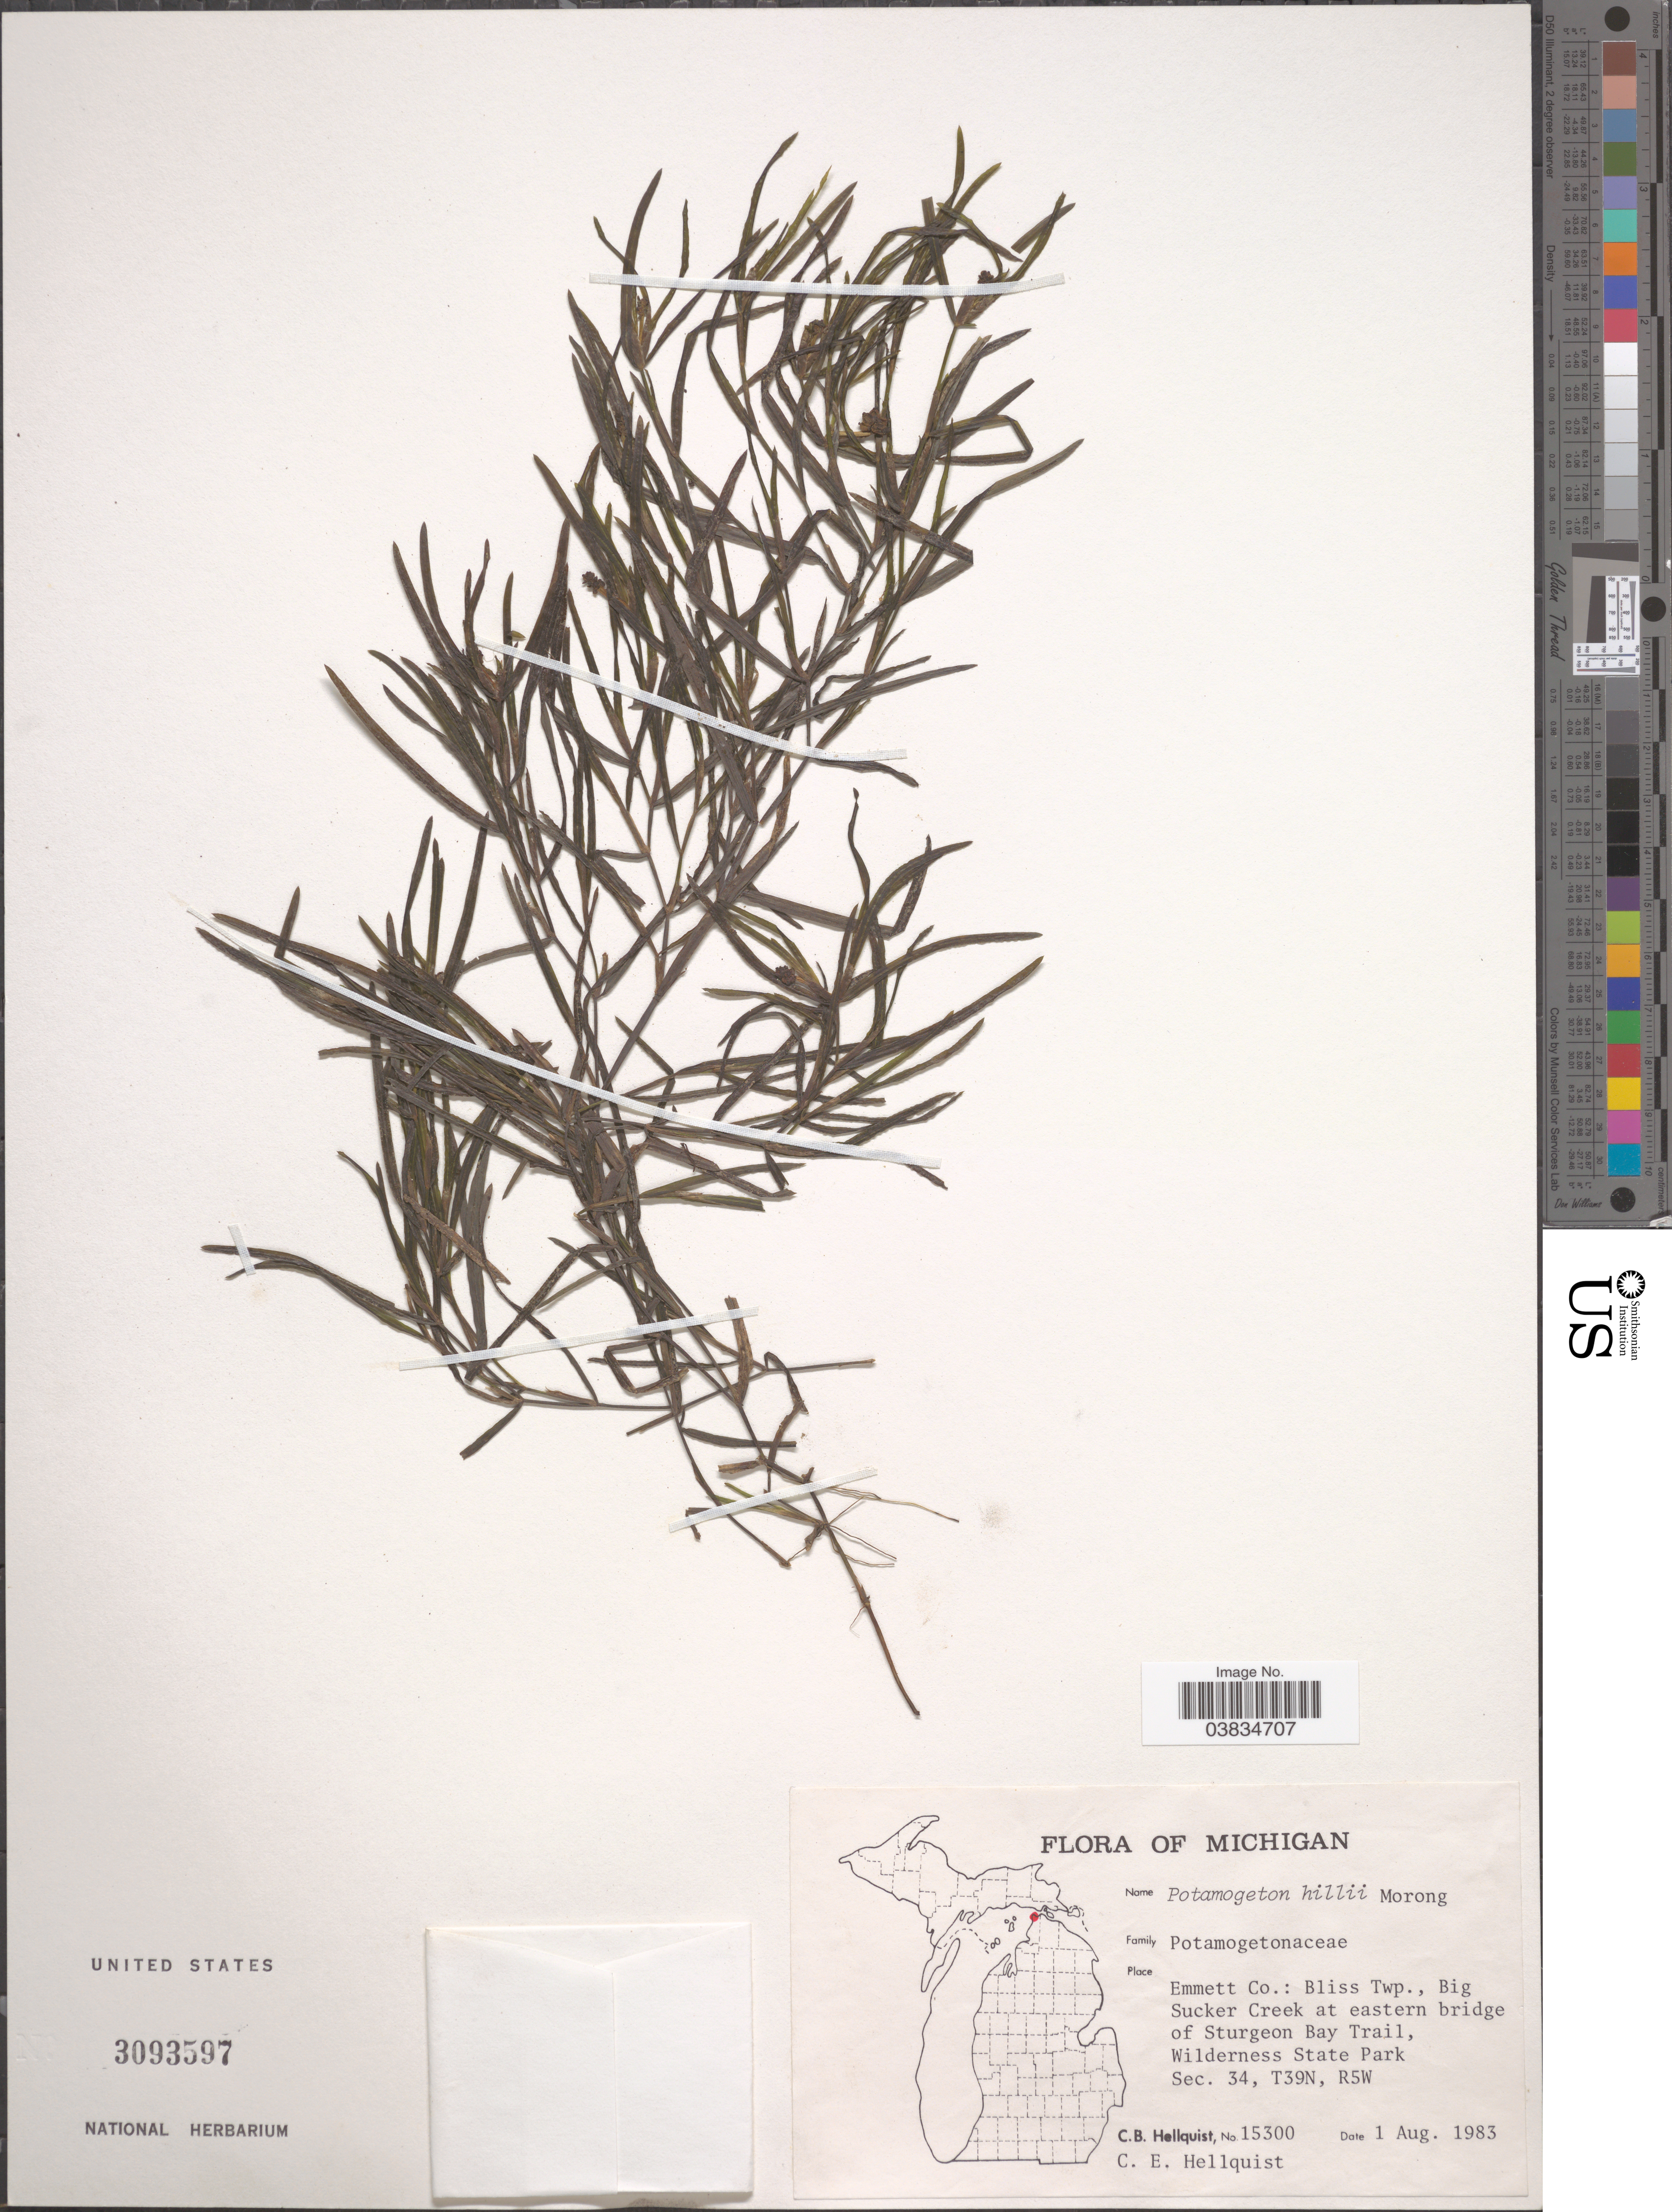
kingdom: Plantae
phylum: Tracheophyta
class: Liliopsida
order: Alismatales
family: Potamogetonaceae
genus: Potamogeton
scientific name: Potamogeton hillii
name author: Morong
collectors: C. Hellquist & C. Hellquist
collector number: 15300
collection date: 1983-08-01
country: United States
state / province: Michigan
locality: Emmett Co.: Bliss Twp., Big Sucker Creek at eastern bridge of Sturgeon Bay Trail, Wilderness State Park. Sec. 34, T39N, R5W.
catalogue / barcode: US 3093597